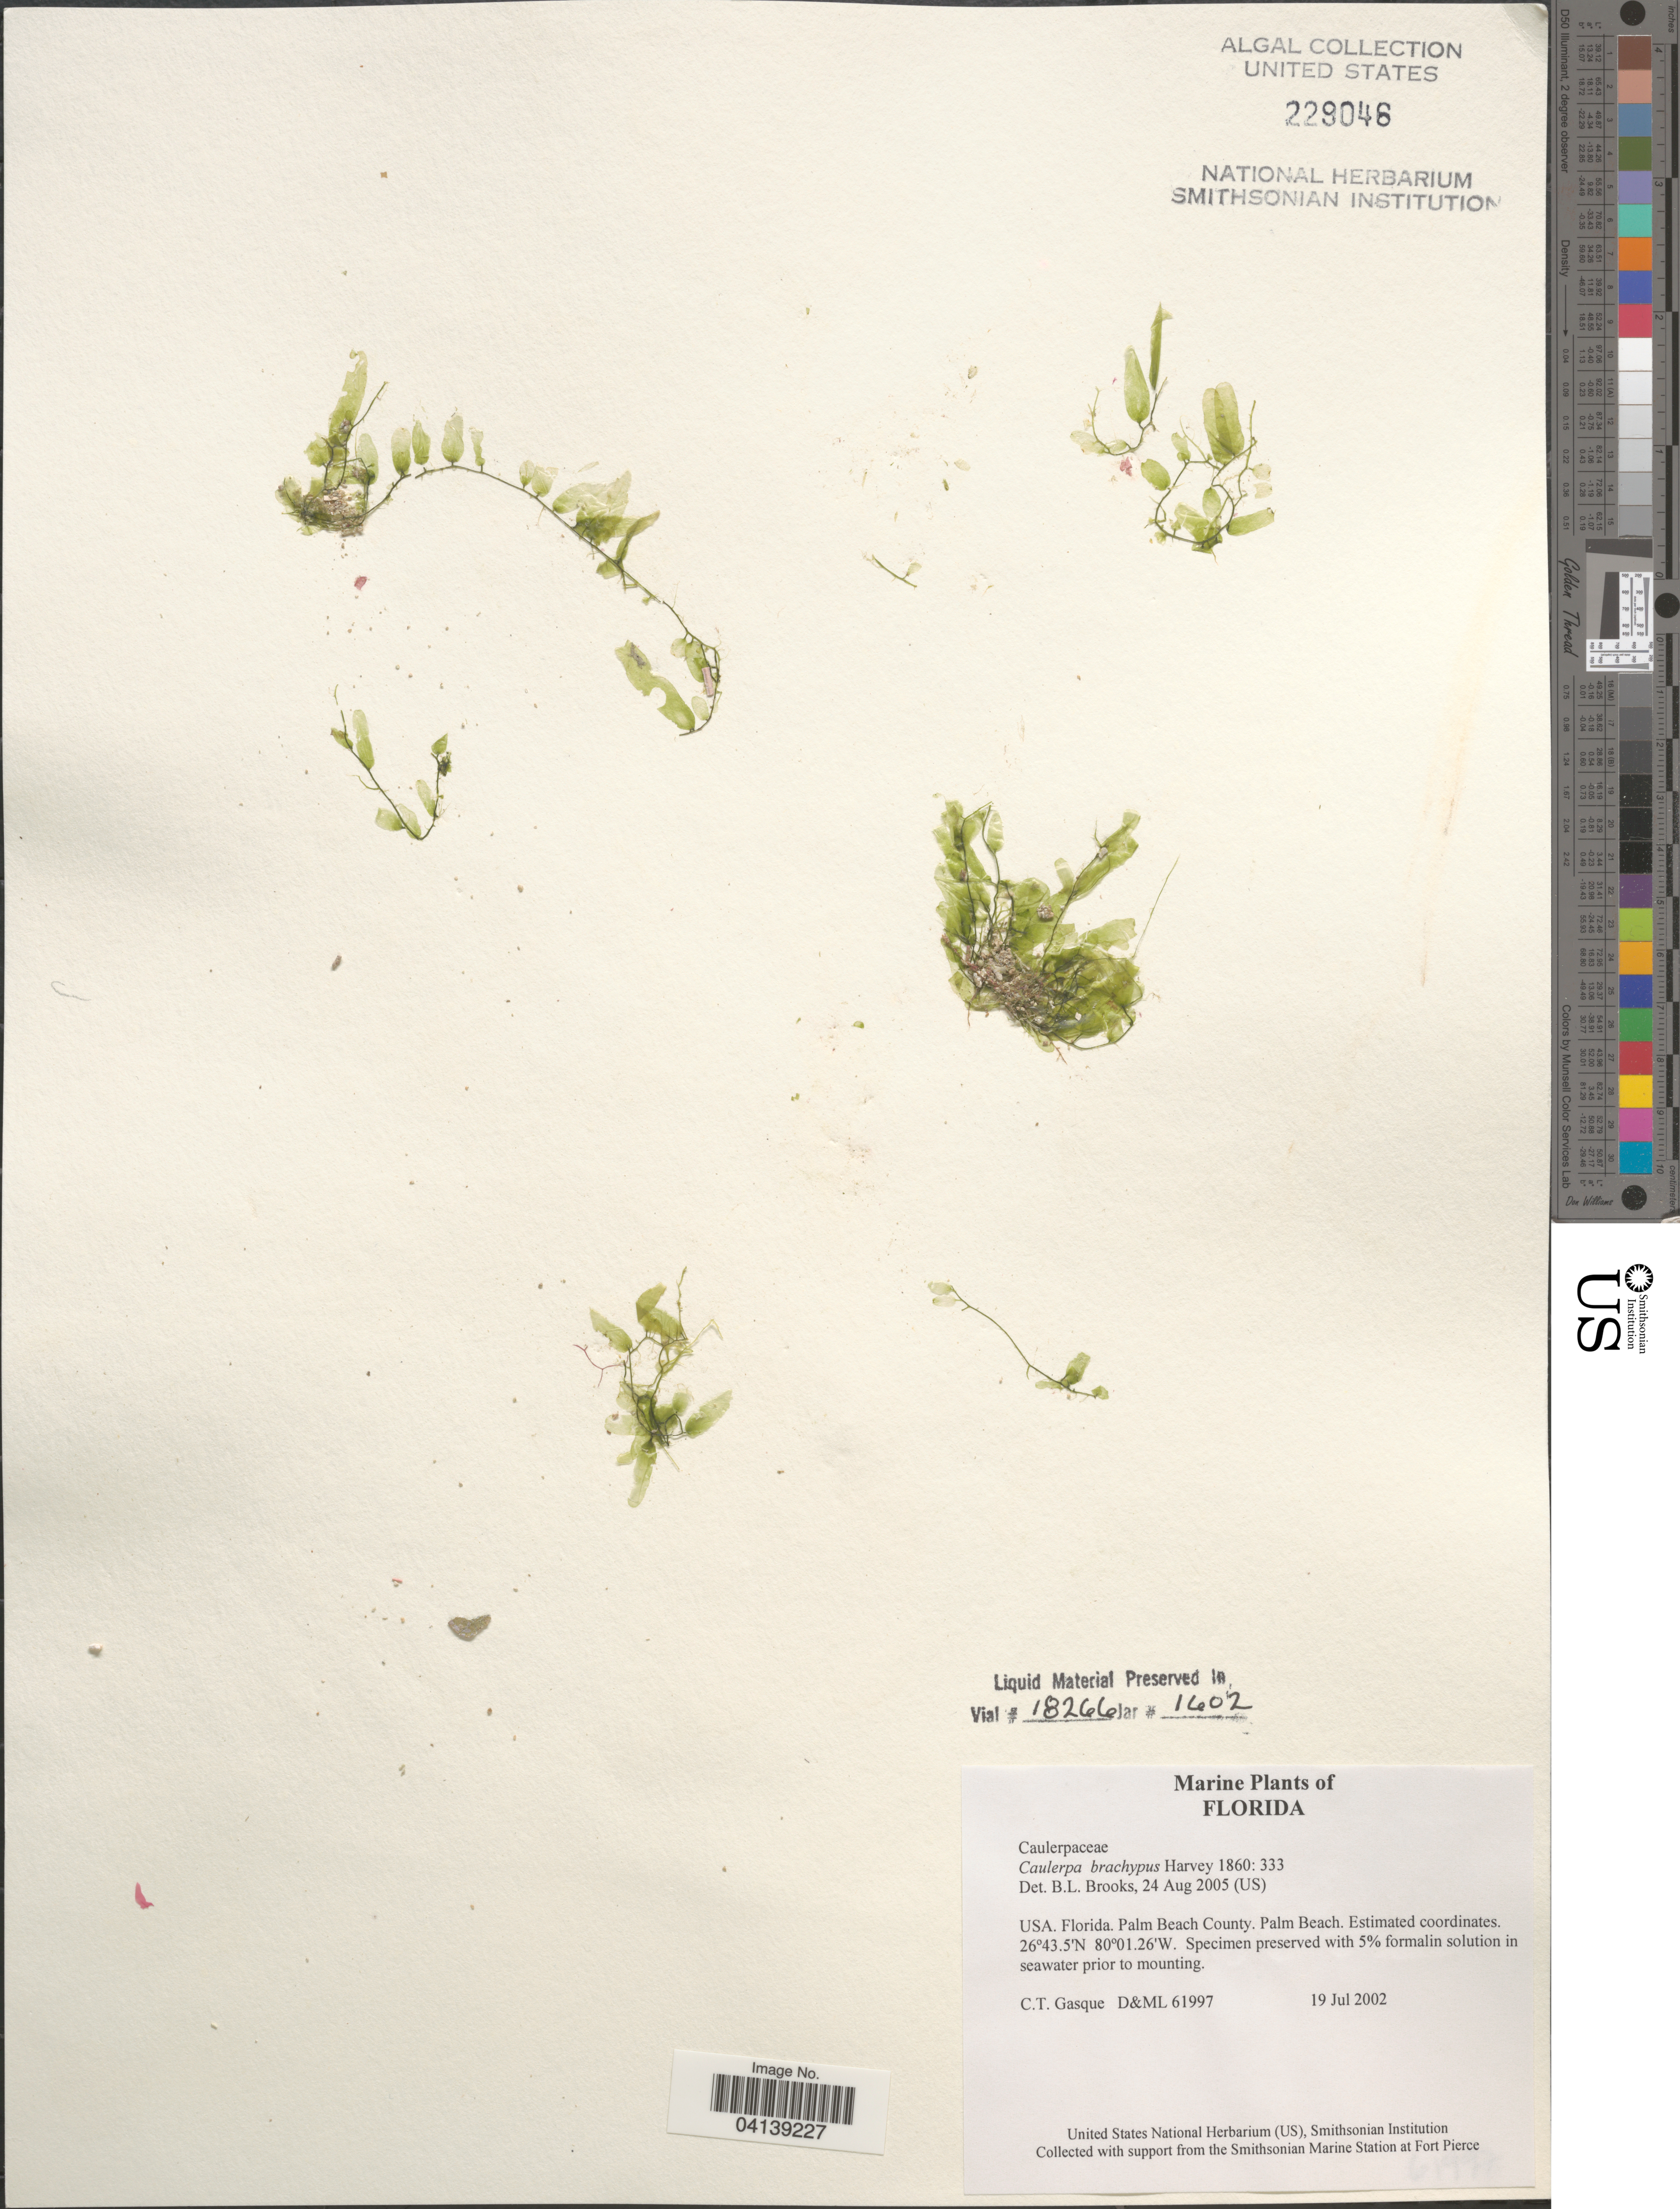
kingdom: Plantae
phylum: Chlorophyta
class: Ulvophyceae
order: Bryopsidales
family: Caulerpaceae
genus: Caulerpa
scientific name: Caulerpa brachypus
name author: Harv.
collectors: C. Gasque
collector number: D&ML61997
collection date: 2002-07-19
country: United States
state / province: Florida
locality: Palm Beach County. Palm Beach.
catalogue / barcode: US 229046